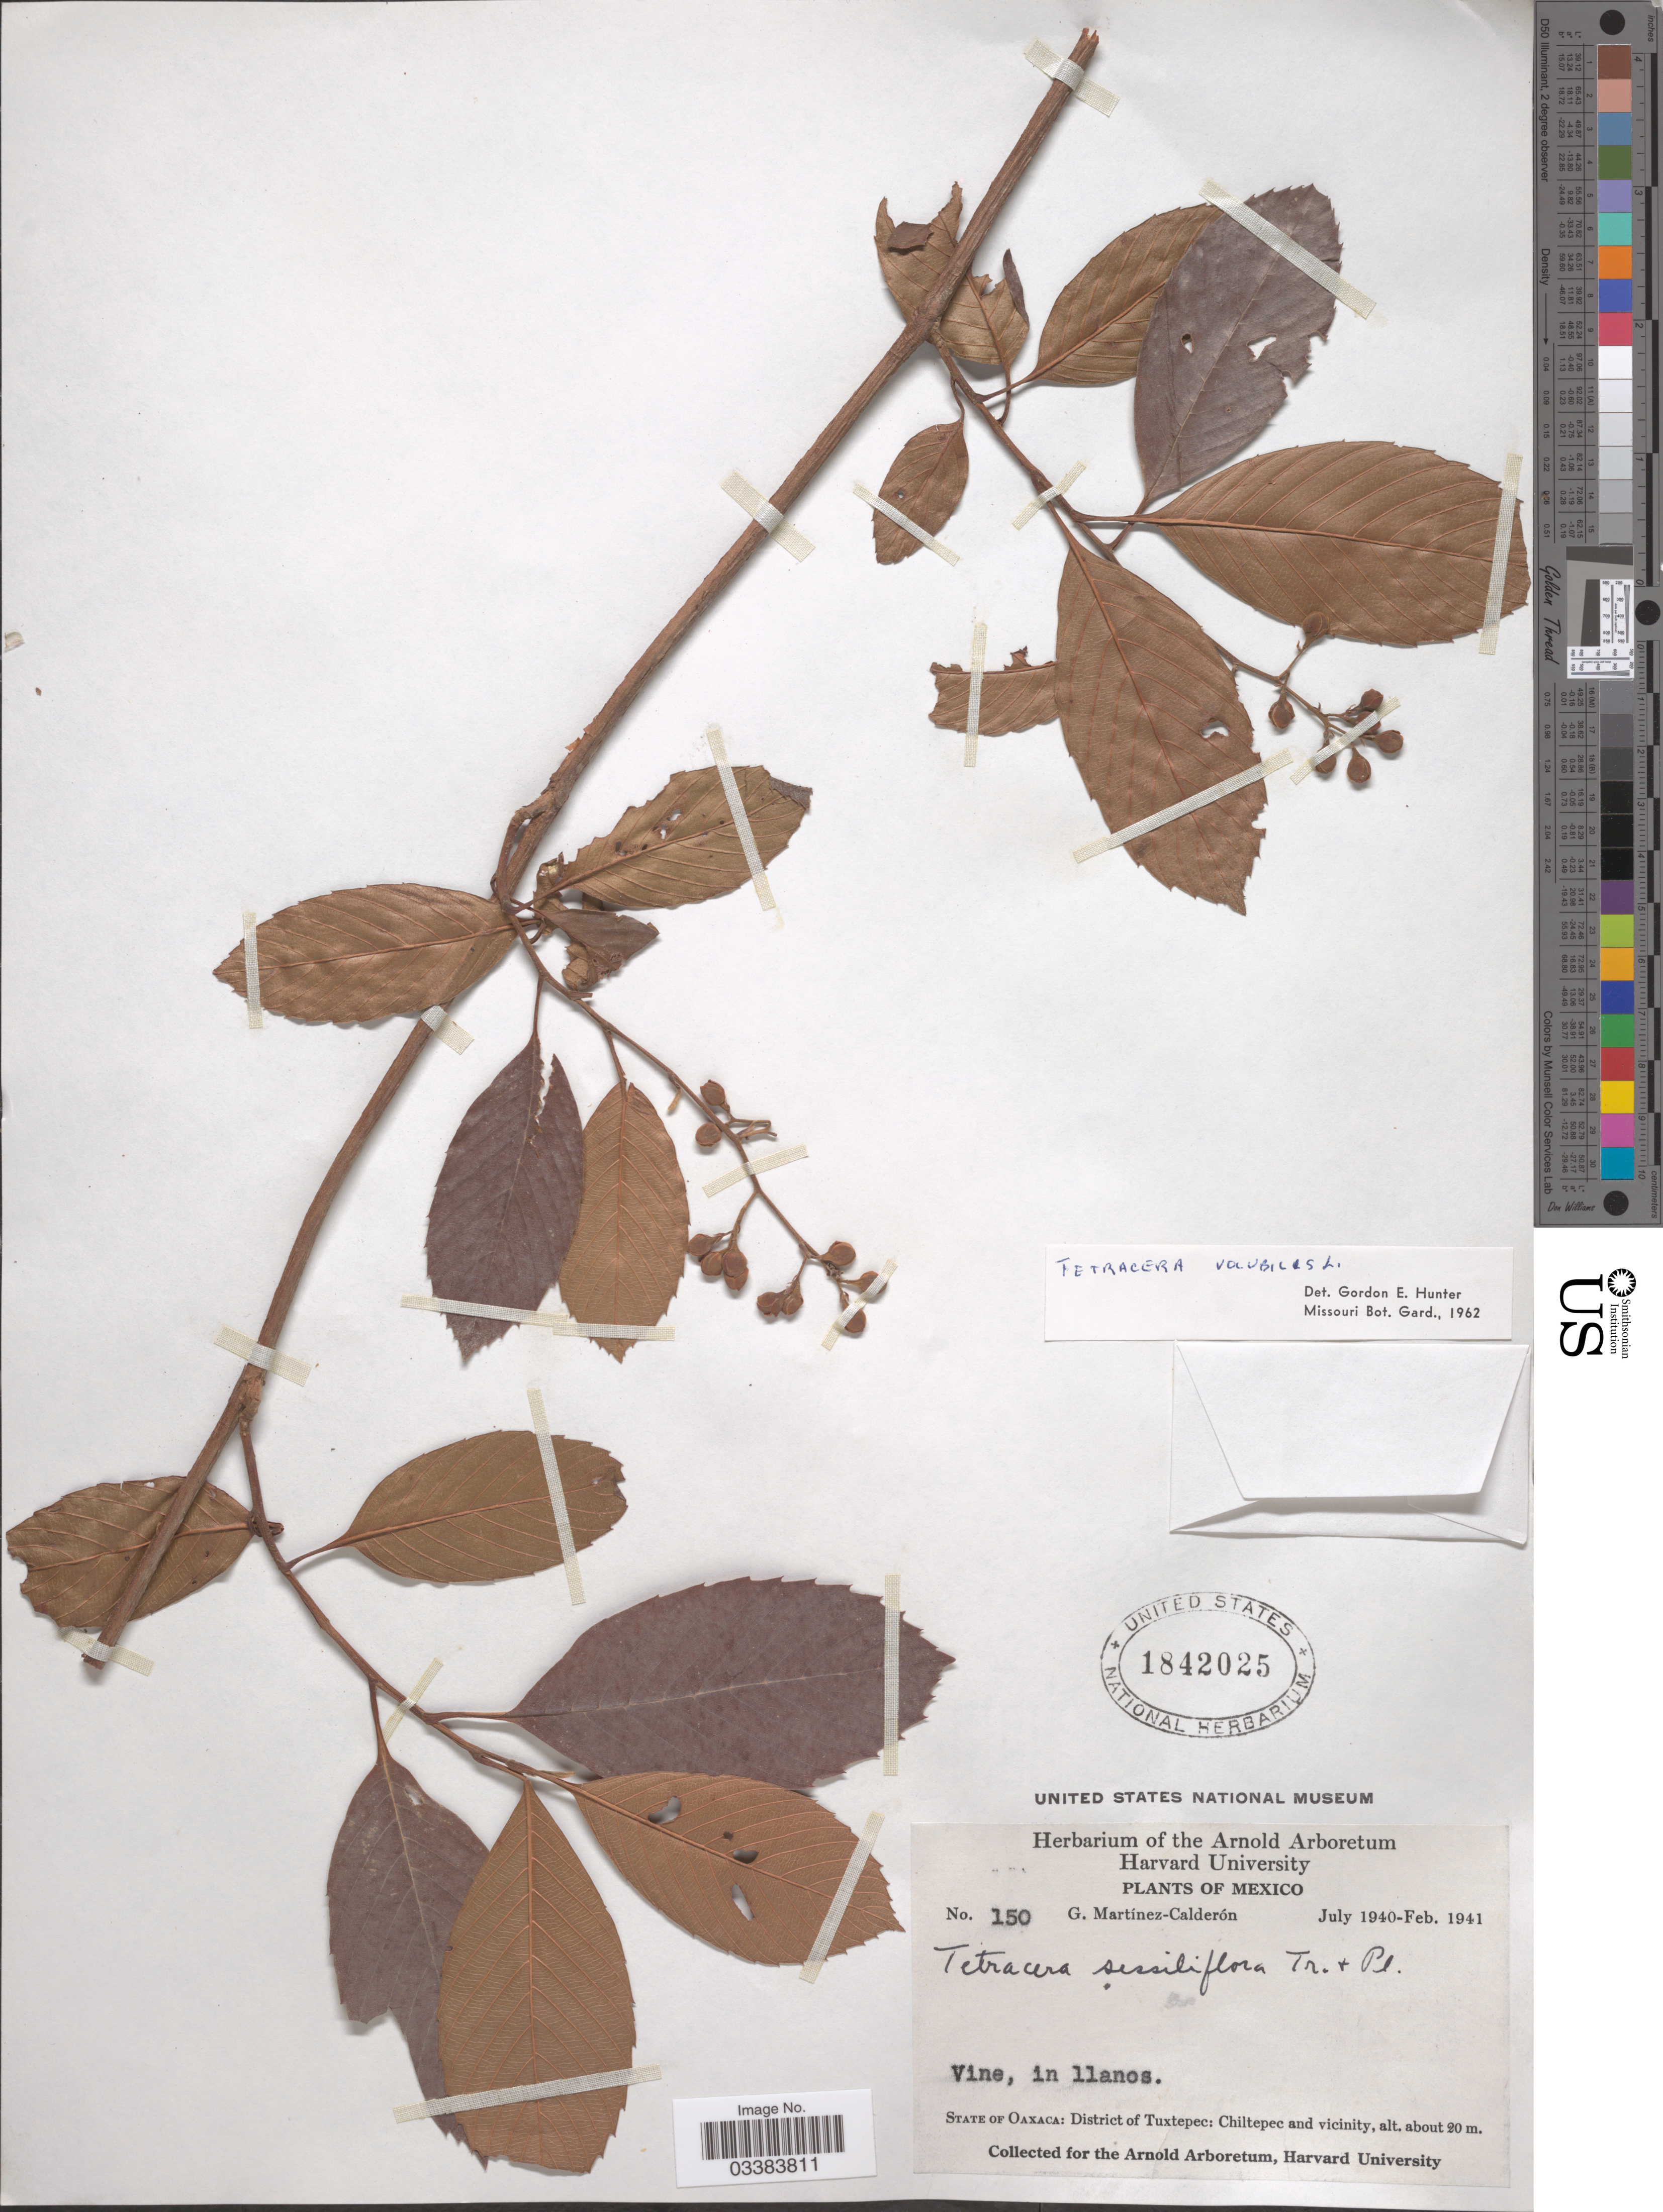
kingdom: Plantae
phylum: Tracheophyta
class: Magnoliopsida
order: Dilleniales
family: Dilleniaceae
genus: Tetracera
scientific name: Tetracera volubilis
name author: L.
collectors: G. Martínez Calderón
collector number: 150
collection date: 1940-07/1941-02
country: Mexico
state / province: Oaxaca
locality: District of Tuxtepec: Chiltepec and vicinity.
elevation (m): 20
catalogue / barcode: US 1842025